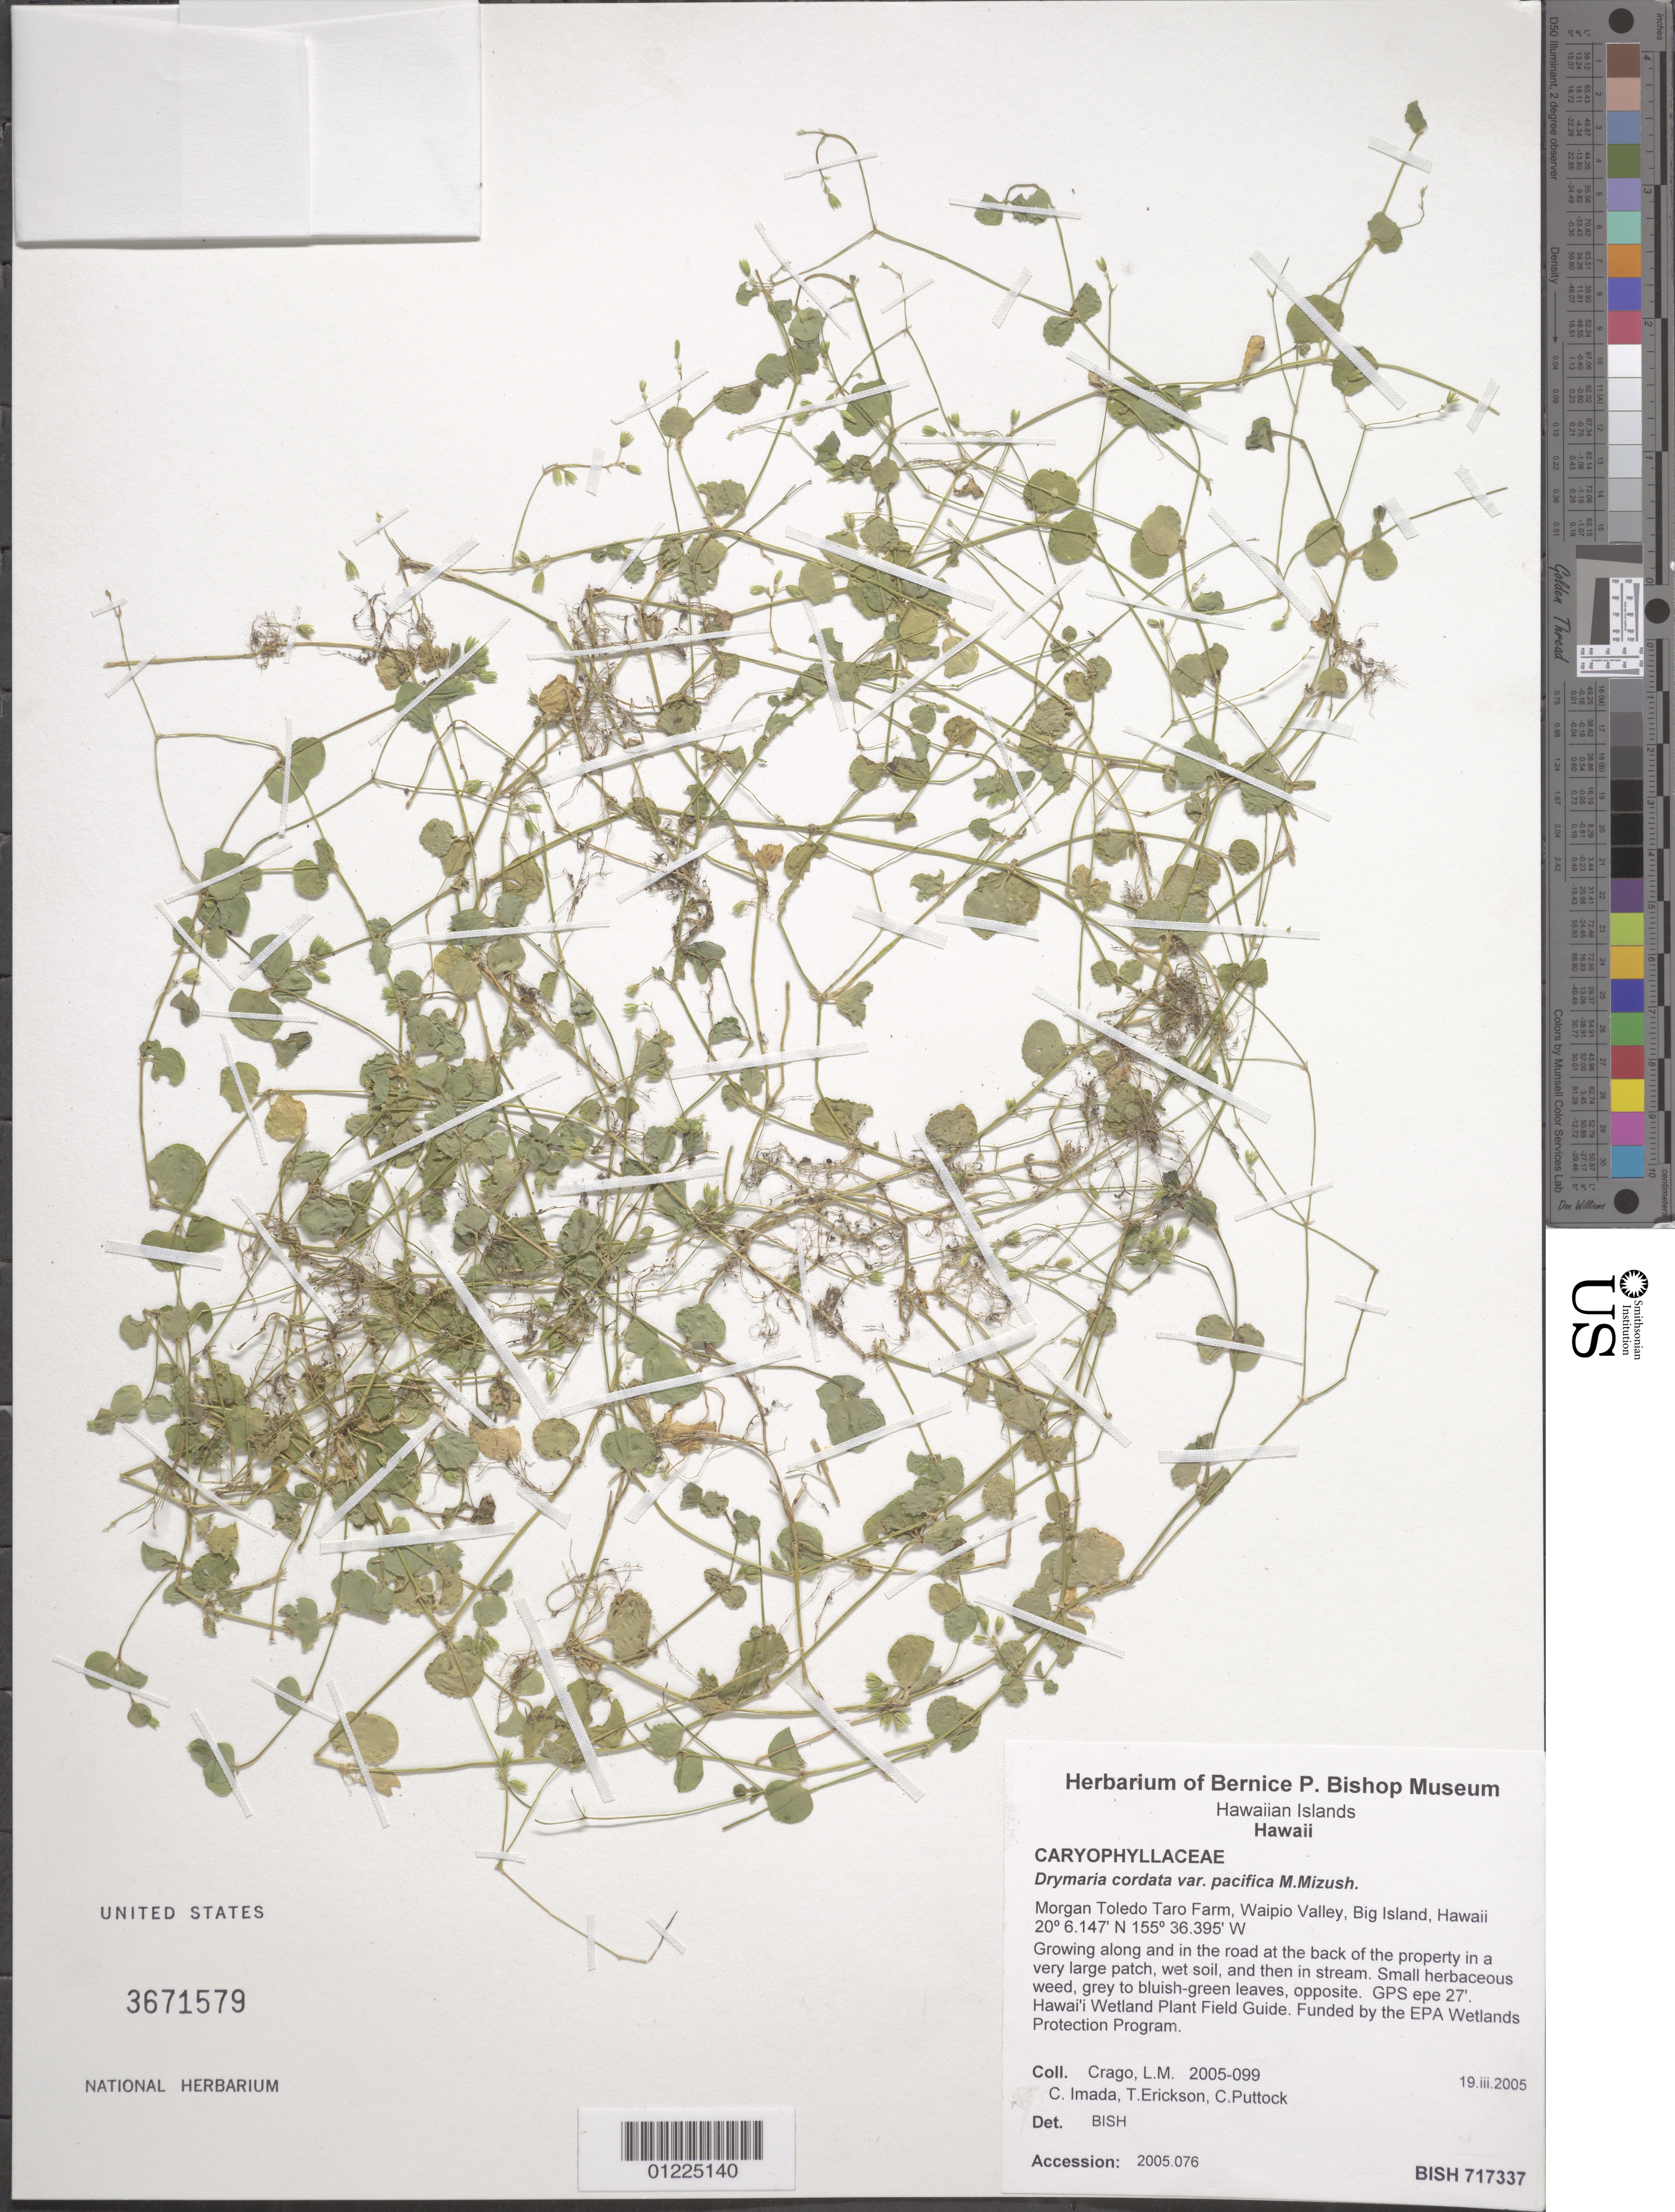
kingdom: Plantae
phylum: Tracheophyta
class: Magnoliopsida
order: Caryophyllales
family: Caryophyllaceae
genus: Drymaria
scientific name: Drymaria cordata var. pacifica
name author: M. Mizush.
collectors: L. Crago, C. Imada, T. Erickson & C. Puttock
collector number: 2005-099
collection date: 2005-03-19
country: United States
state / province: Hawaii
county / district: Hawaii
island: Hawaii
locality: Morgan Toledo Taro Farm, Waipio Valley, Big Island.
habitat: Wet soil.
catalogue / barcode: US 3671579